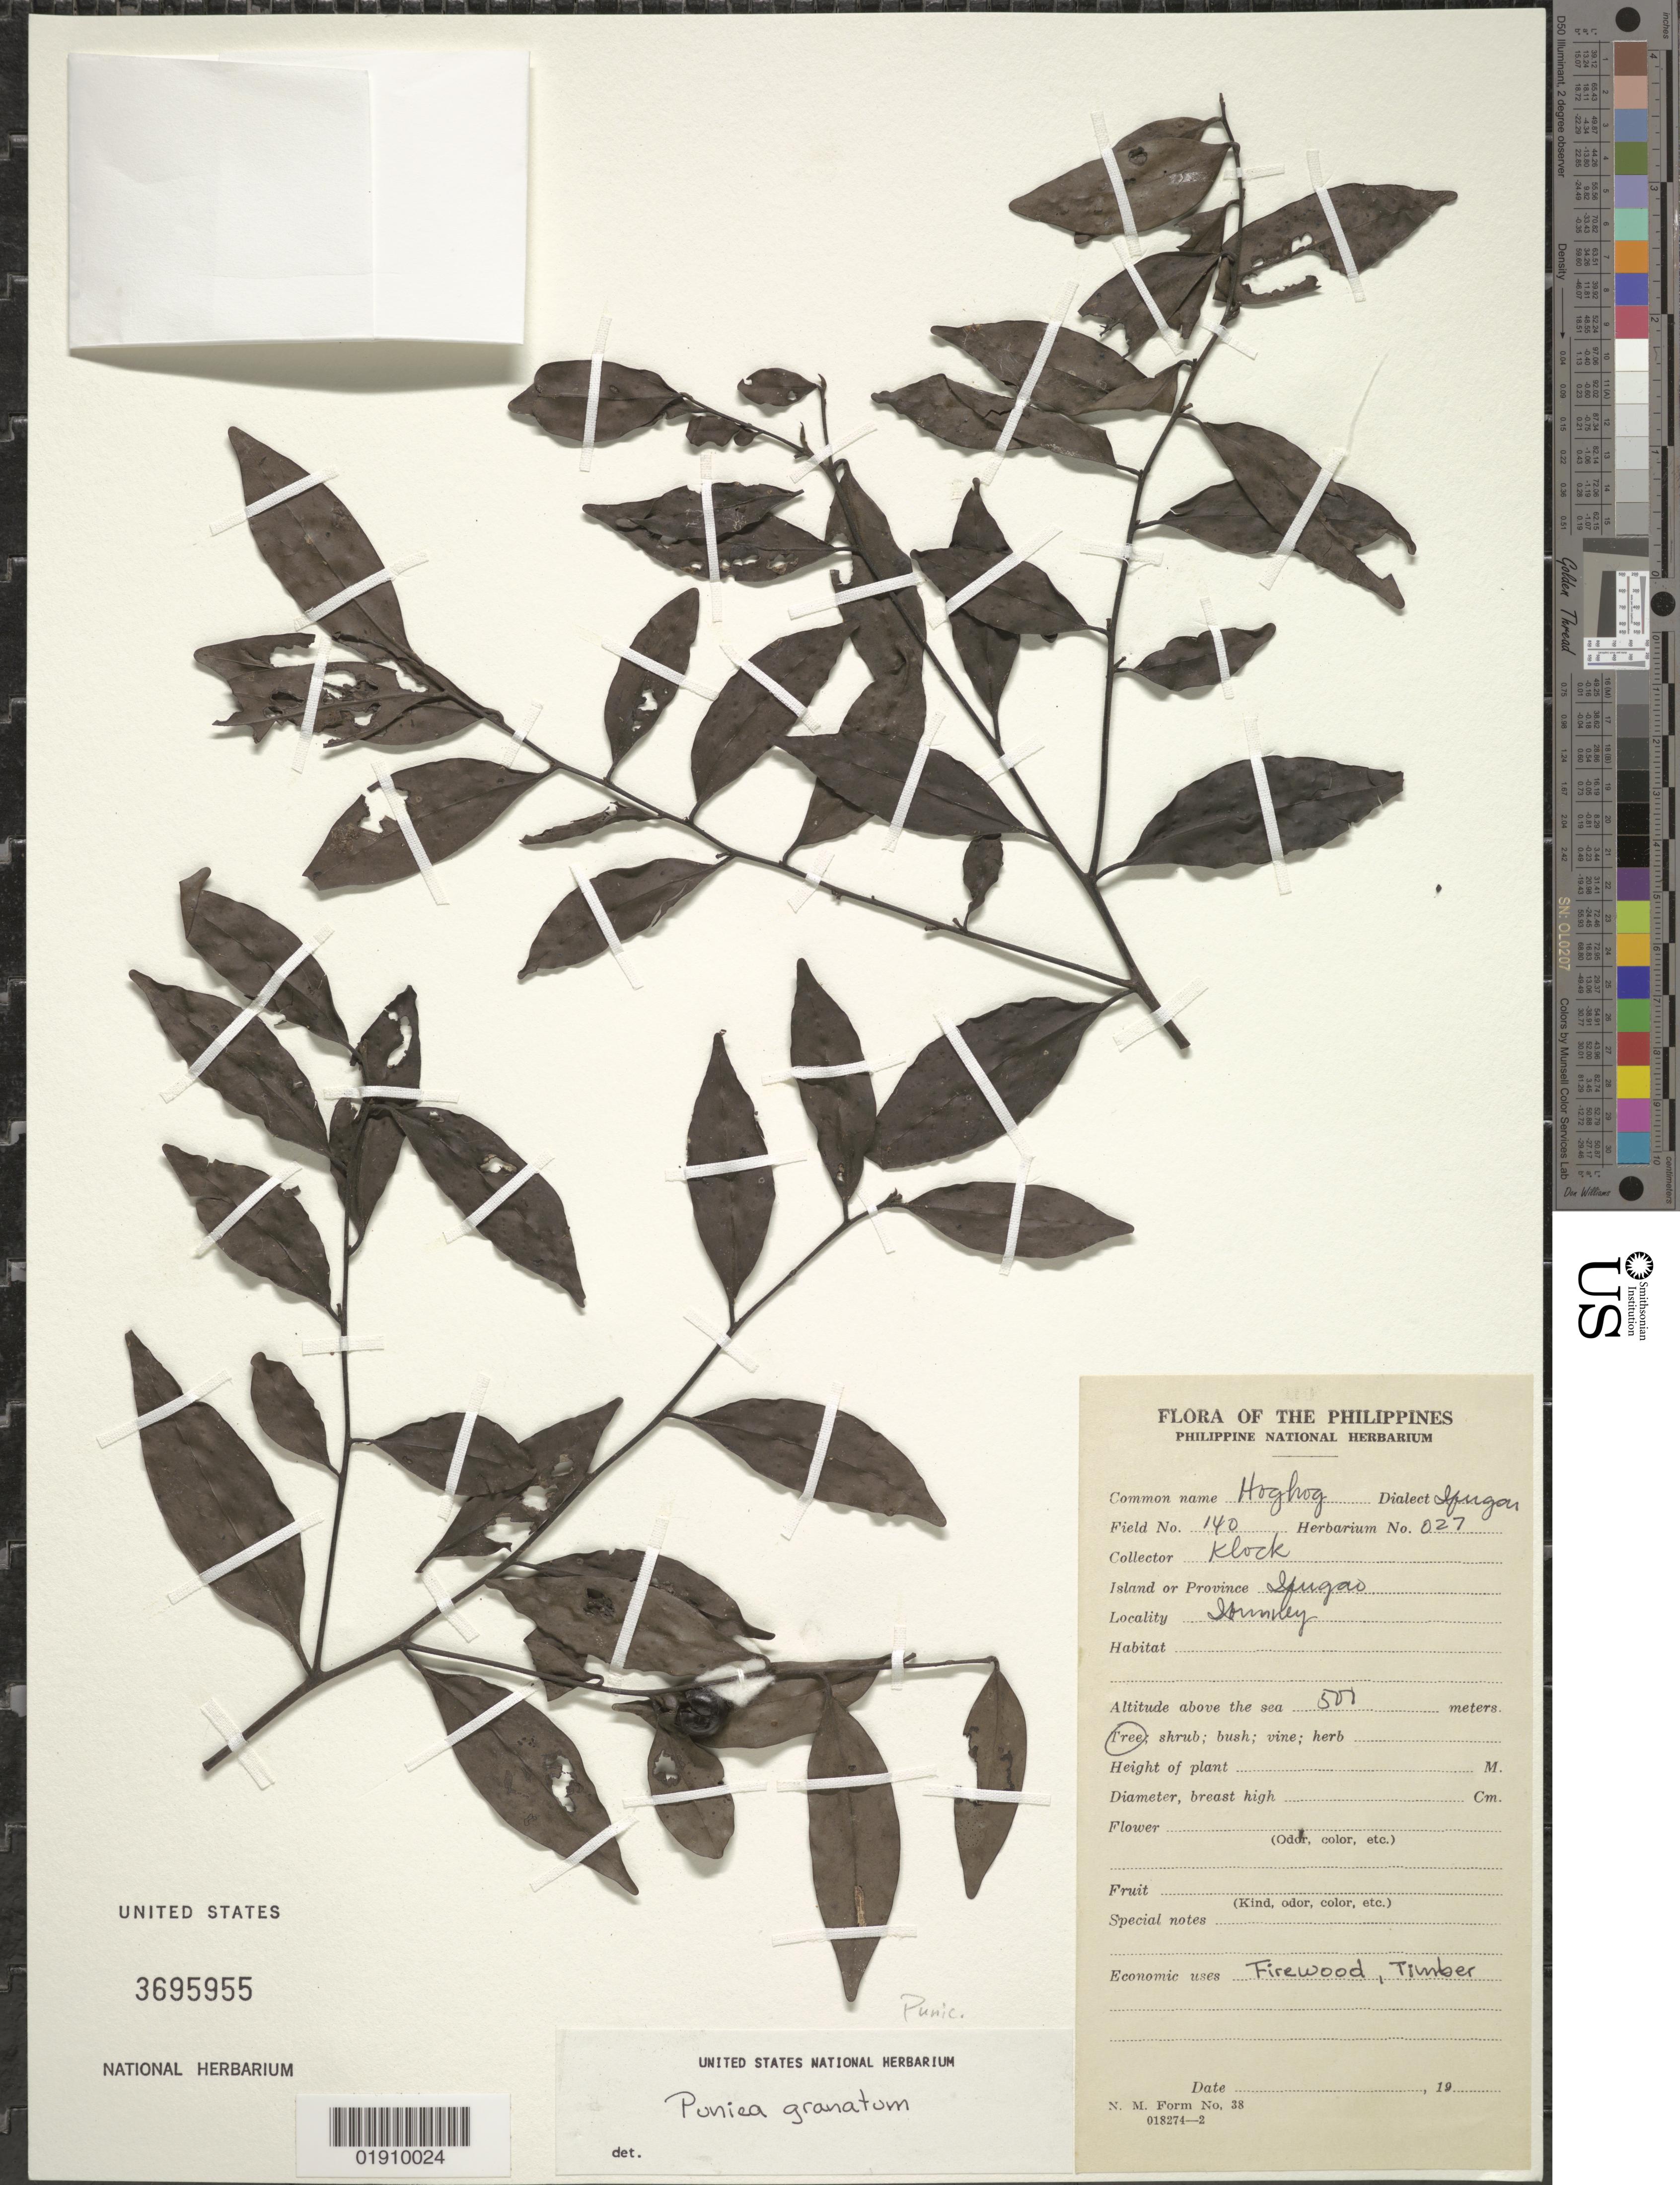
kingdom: Plantae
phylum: Tracheophyta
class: Magnoliopsida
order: Myrtales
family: Lythraceae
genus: Punica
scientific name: Punica granatum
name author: L.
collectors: Klock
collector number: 140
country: Philippines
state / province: Cordillera (Administrative Region)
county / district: Ifugao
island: Luzon I.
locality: Ibunney [?]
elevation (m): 500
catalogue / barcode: US 3695955